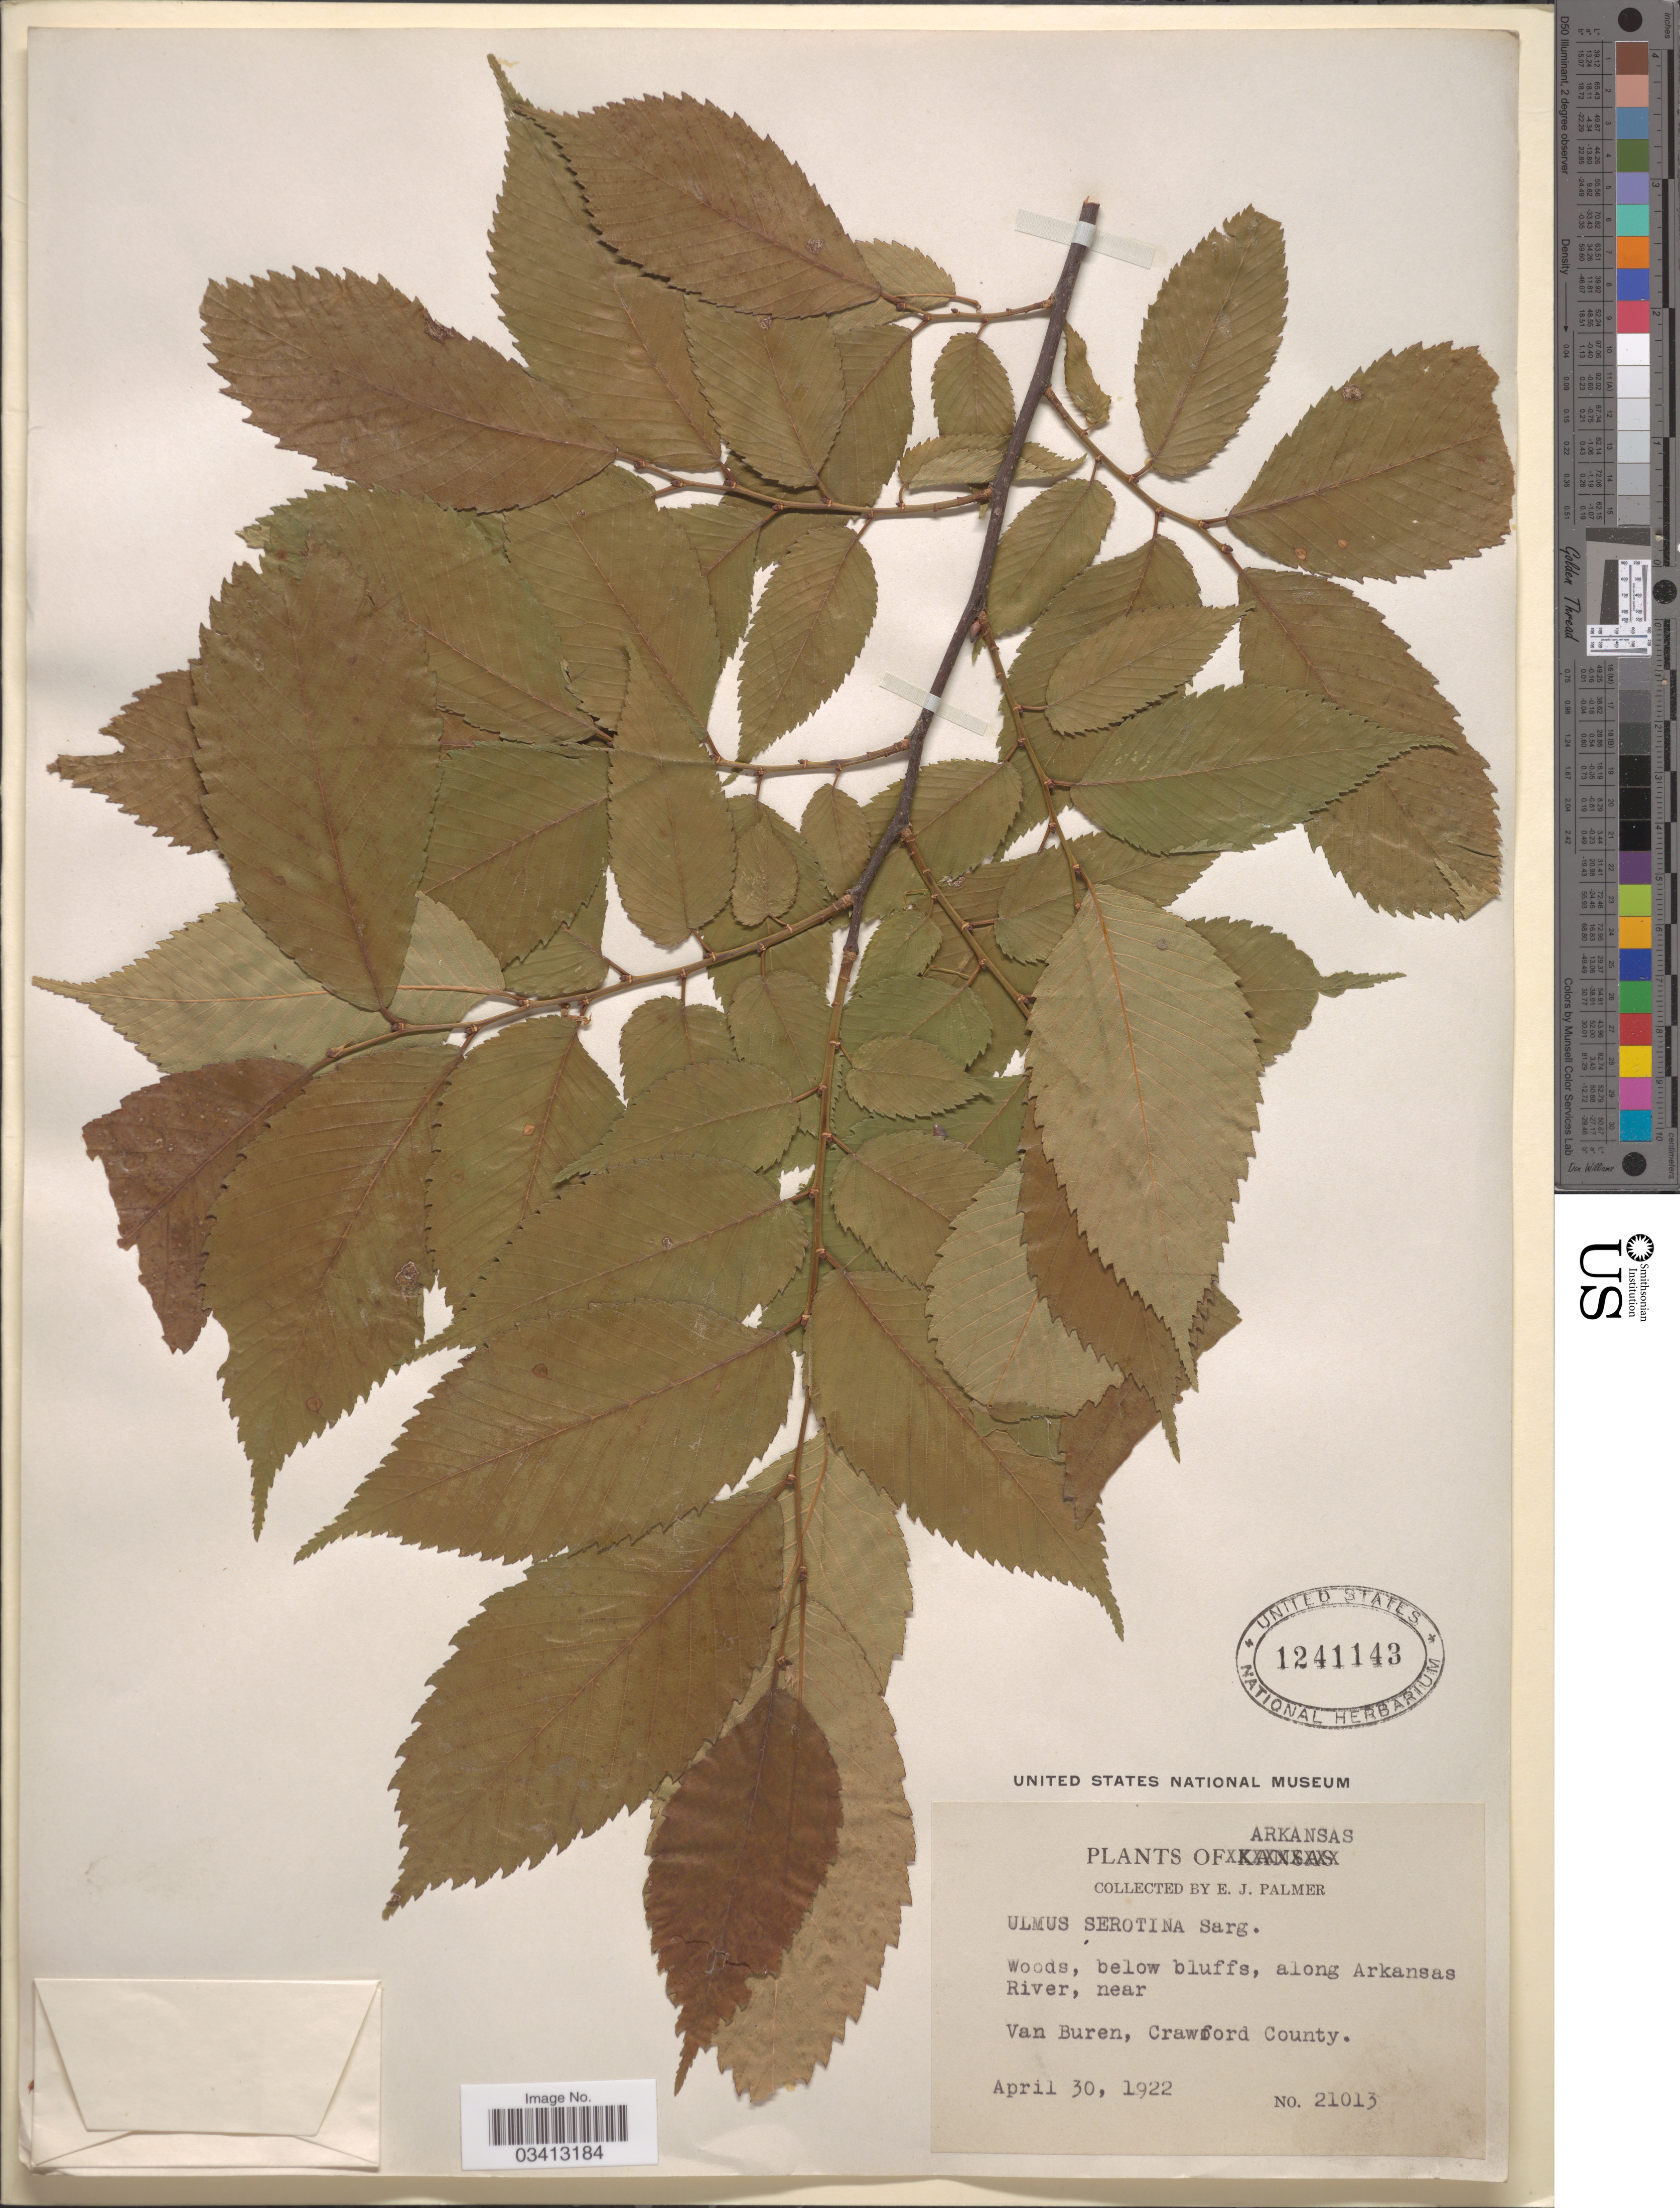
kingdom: Plantae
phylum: Tracheophyta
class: Magnoliopsida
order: Rosales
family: Ulmaceae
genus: Ulmus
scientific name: Ulmus serotina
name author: Sarg.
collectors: E. J. Palmer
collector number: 21013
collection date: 1922-04-30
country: United States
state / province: Arkansas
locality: Along Arkansas River, near Van Buren, Crawford County.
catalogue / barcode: US 1241143